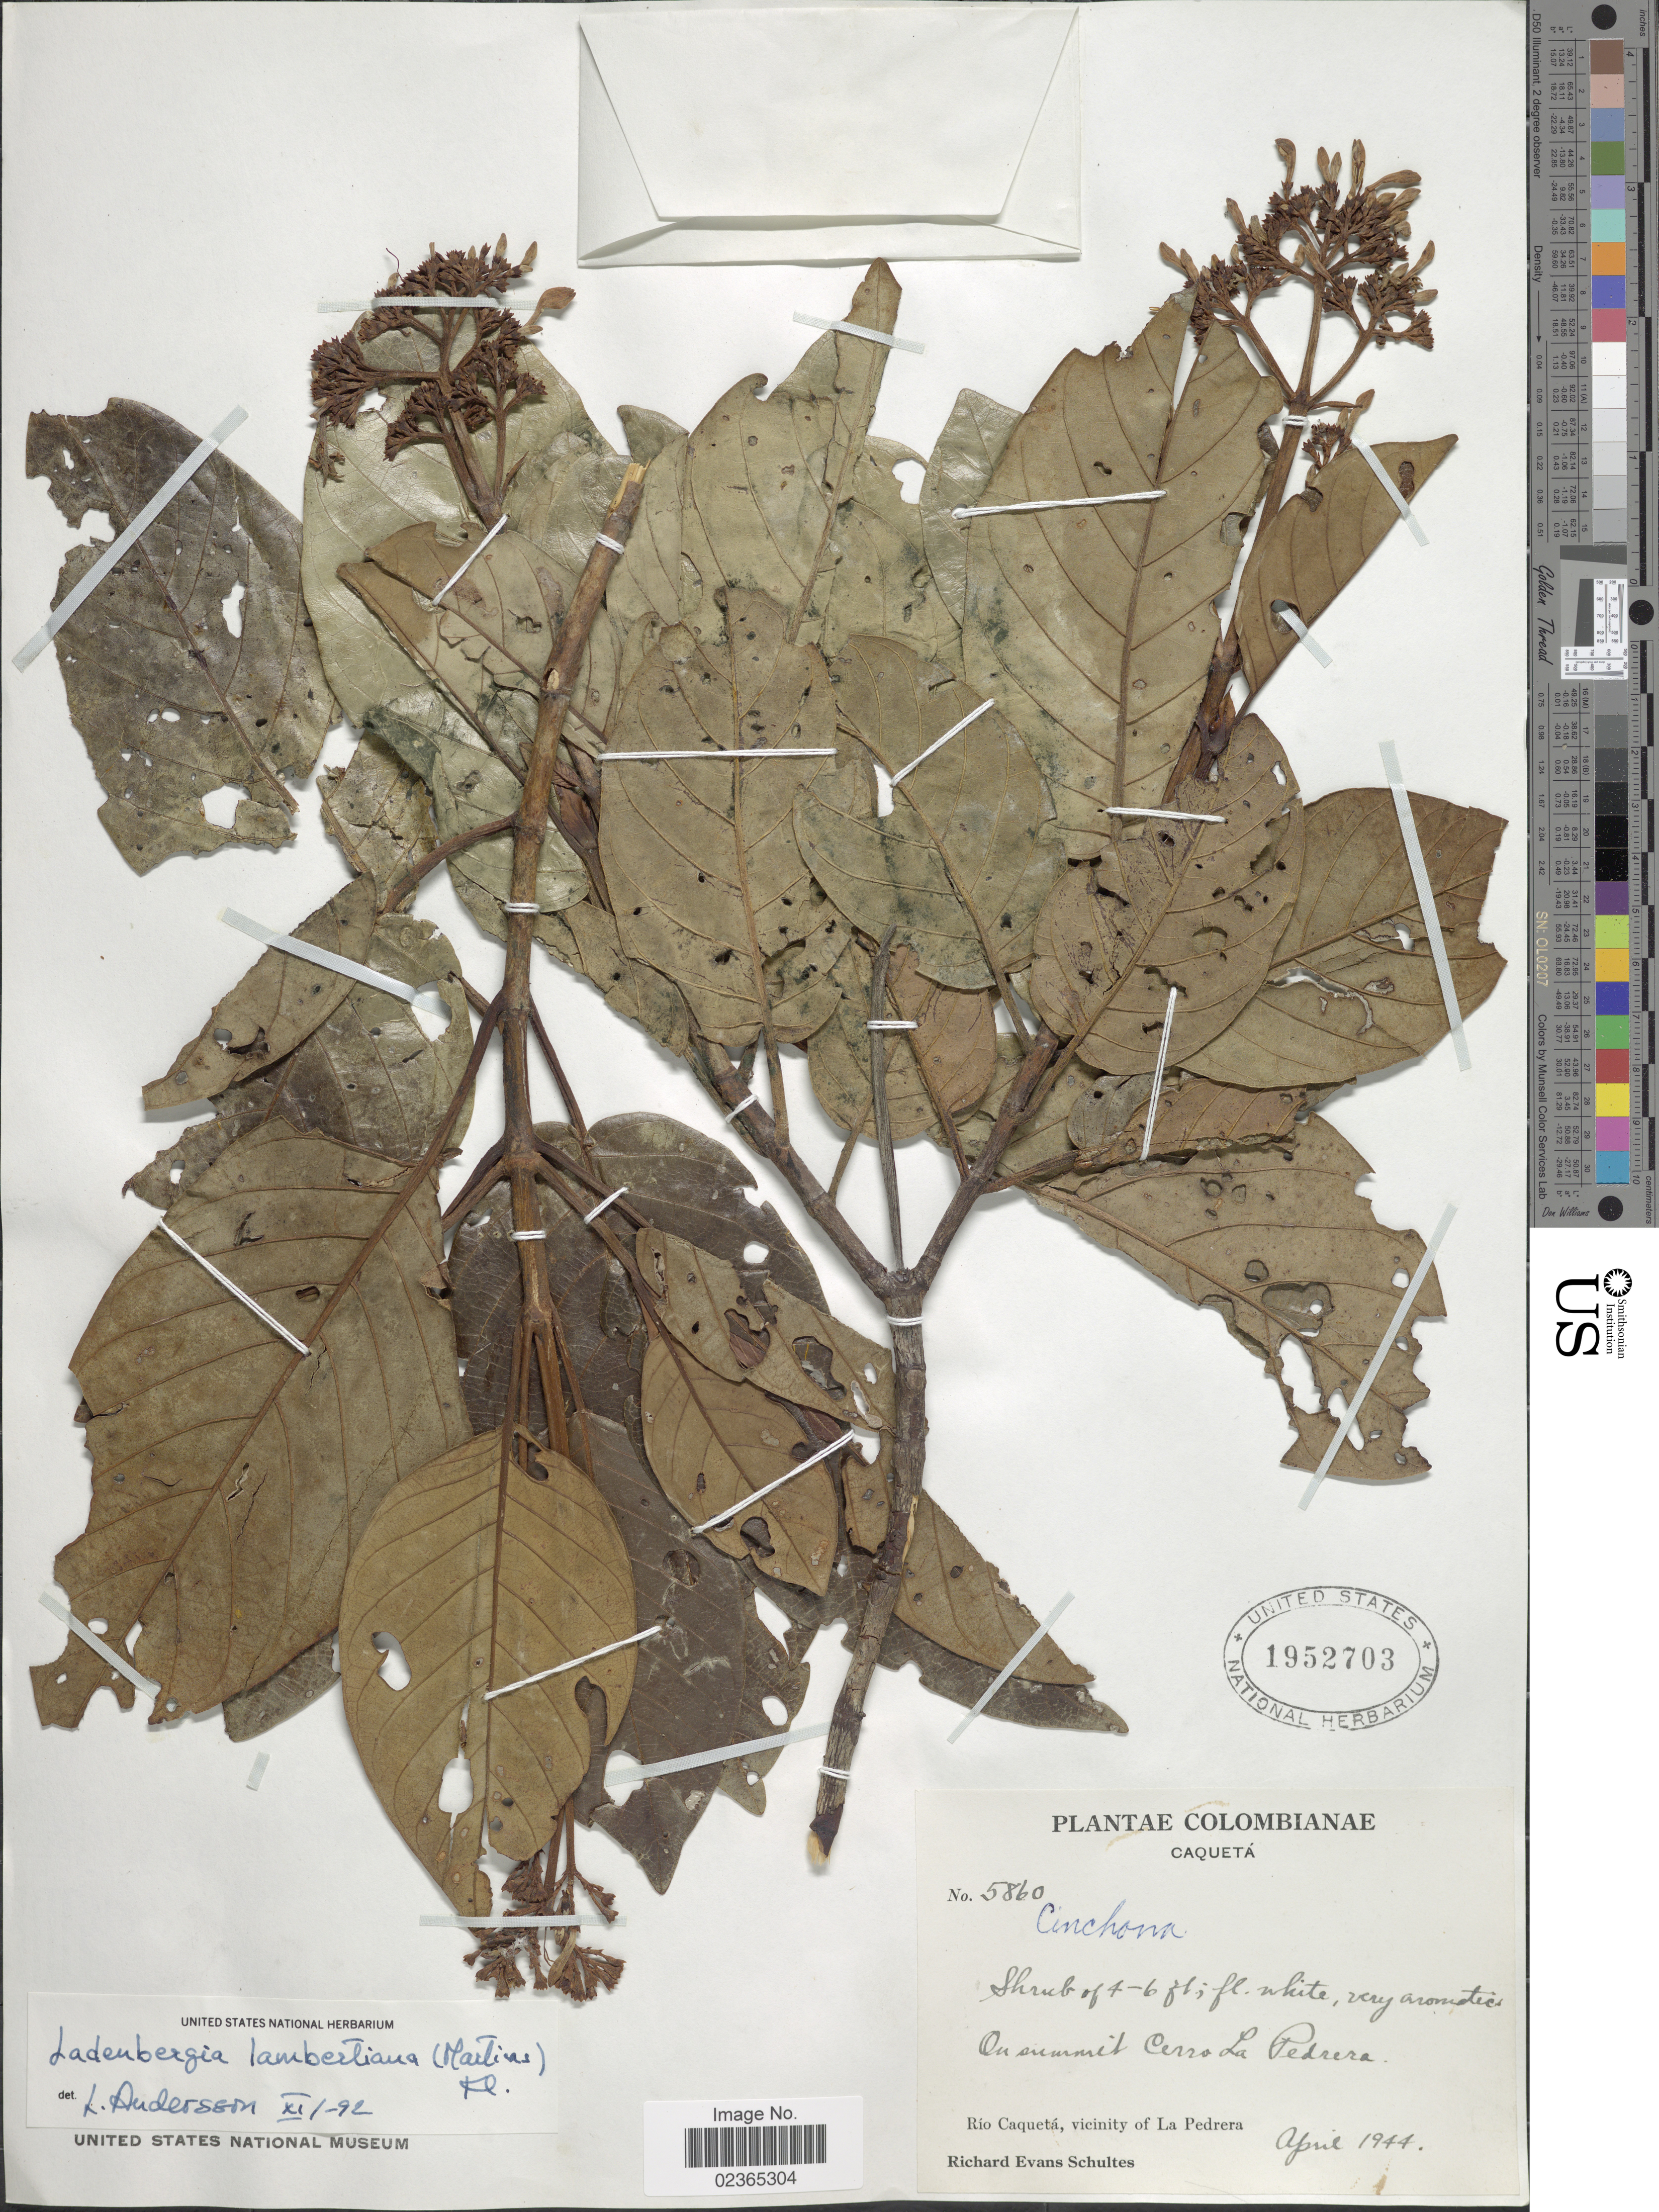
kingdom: Plantae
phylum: Tracheophyta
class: Magnoliopsida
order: Gentianales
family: Rubiaceae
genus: Ladenbergia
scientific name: Ladenbergia lambertiana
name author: (A. Braun ex Mart.) Klotzsch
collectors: R. E. Schultes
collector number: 5860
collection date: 1944-04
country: Colombia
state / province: Caquetá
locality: On summit Cerro La Pedrera, Rio Caqueta, Vicinity of La Pedrera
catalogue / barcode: US 1952703